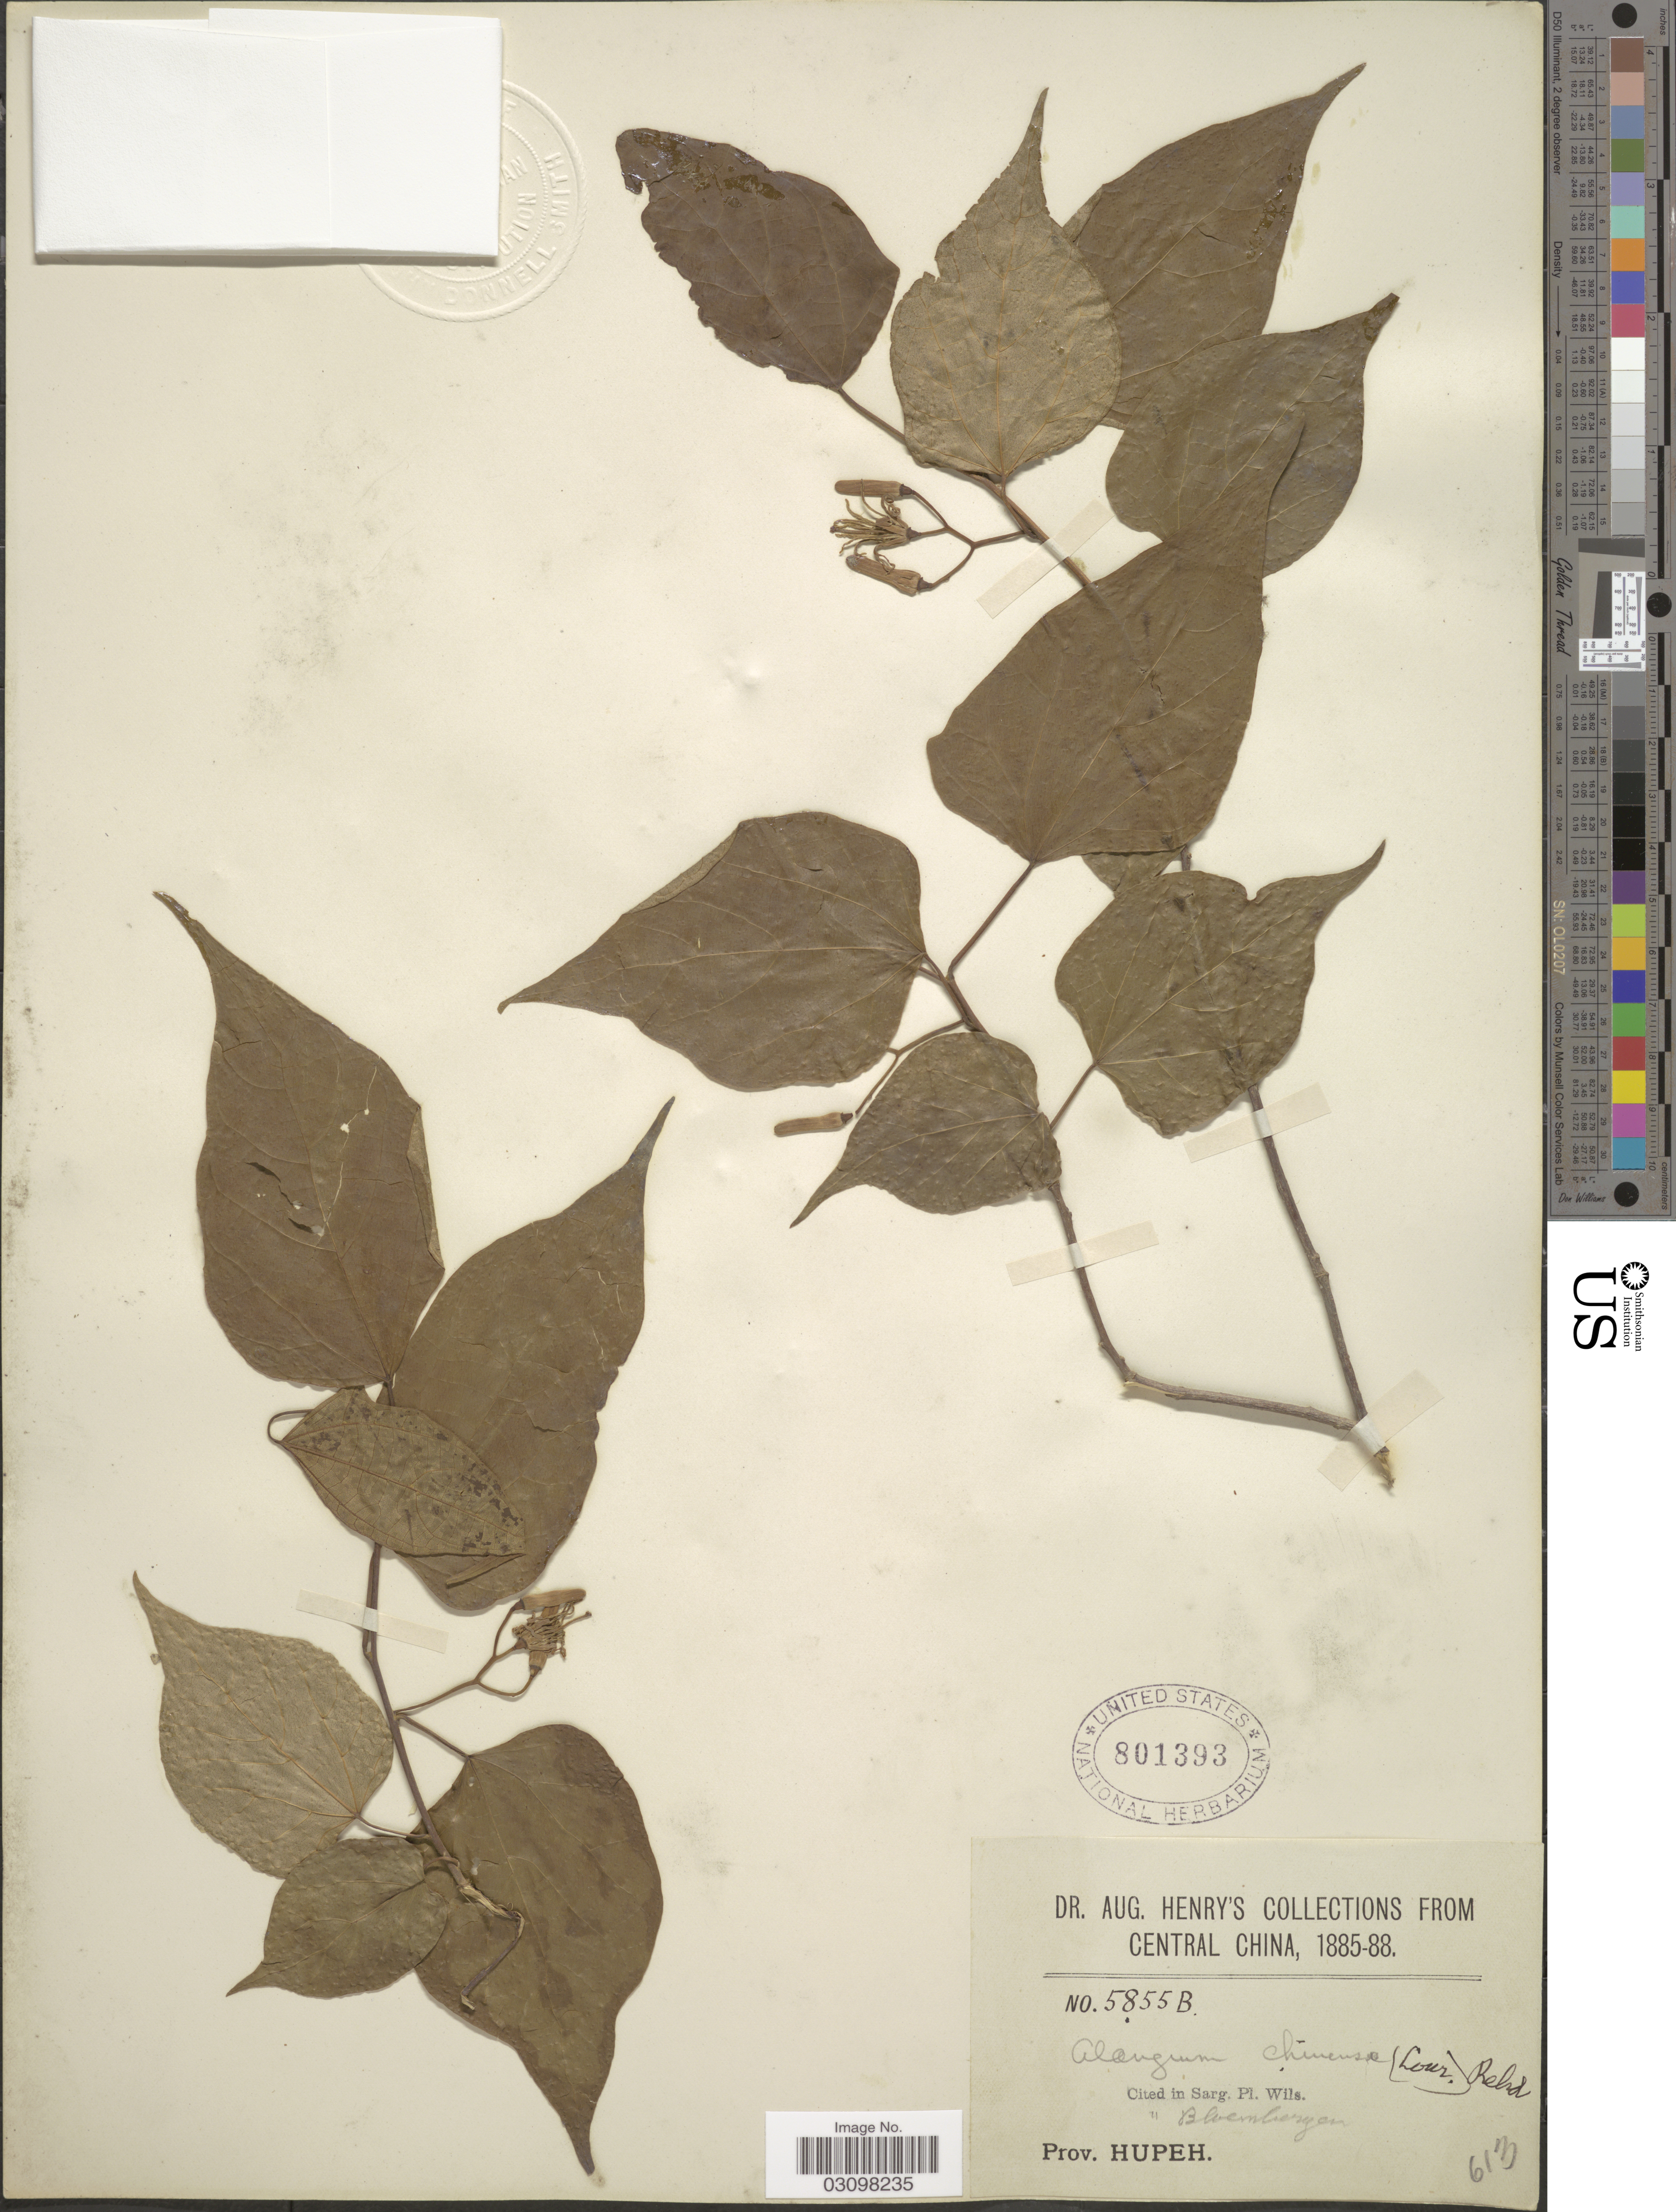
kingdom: Plantae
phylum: Tracheophyta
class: Magnoliopsida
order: Cornales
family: Cornaceae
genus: Alangium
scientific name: Alangium chinense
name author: (Harms) Rehder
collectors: A. Henry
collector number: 5855 B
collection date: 1885/1888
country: China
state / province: Hubei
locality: Central China. Prov. Hupeh.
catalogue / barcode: US 801393